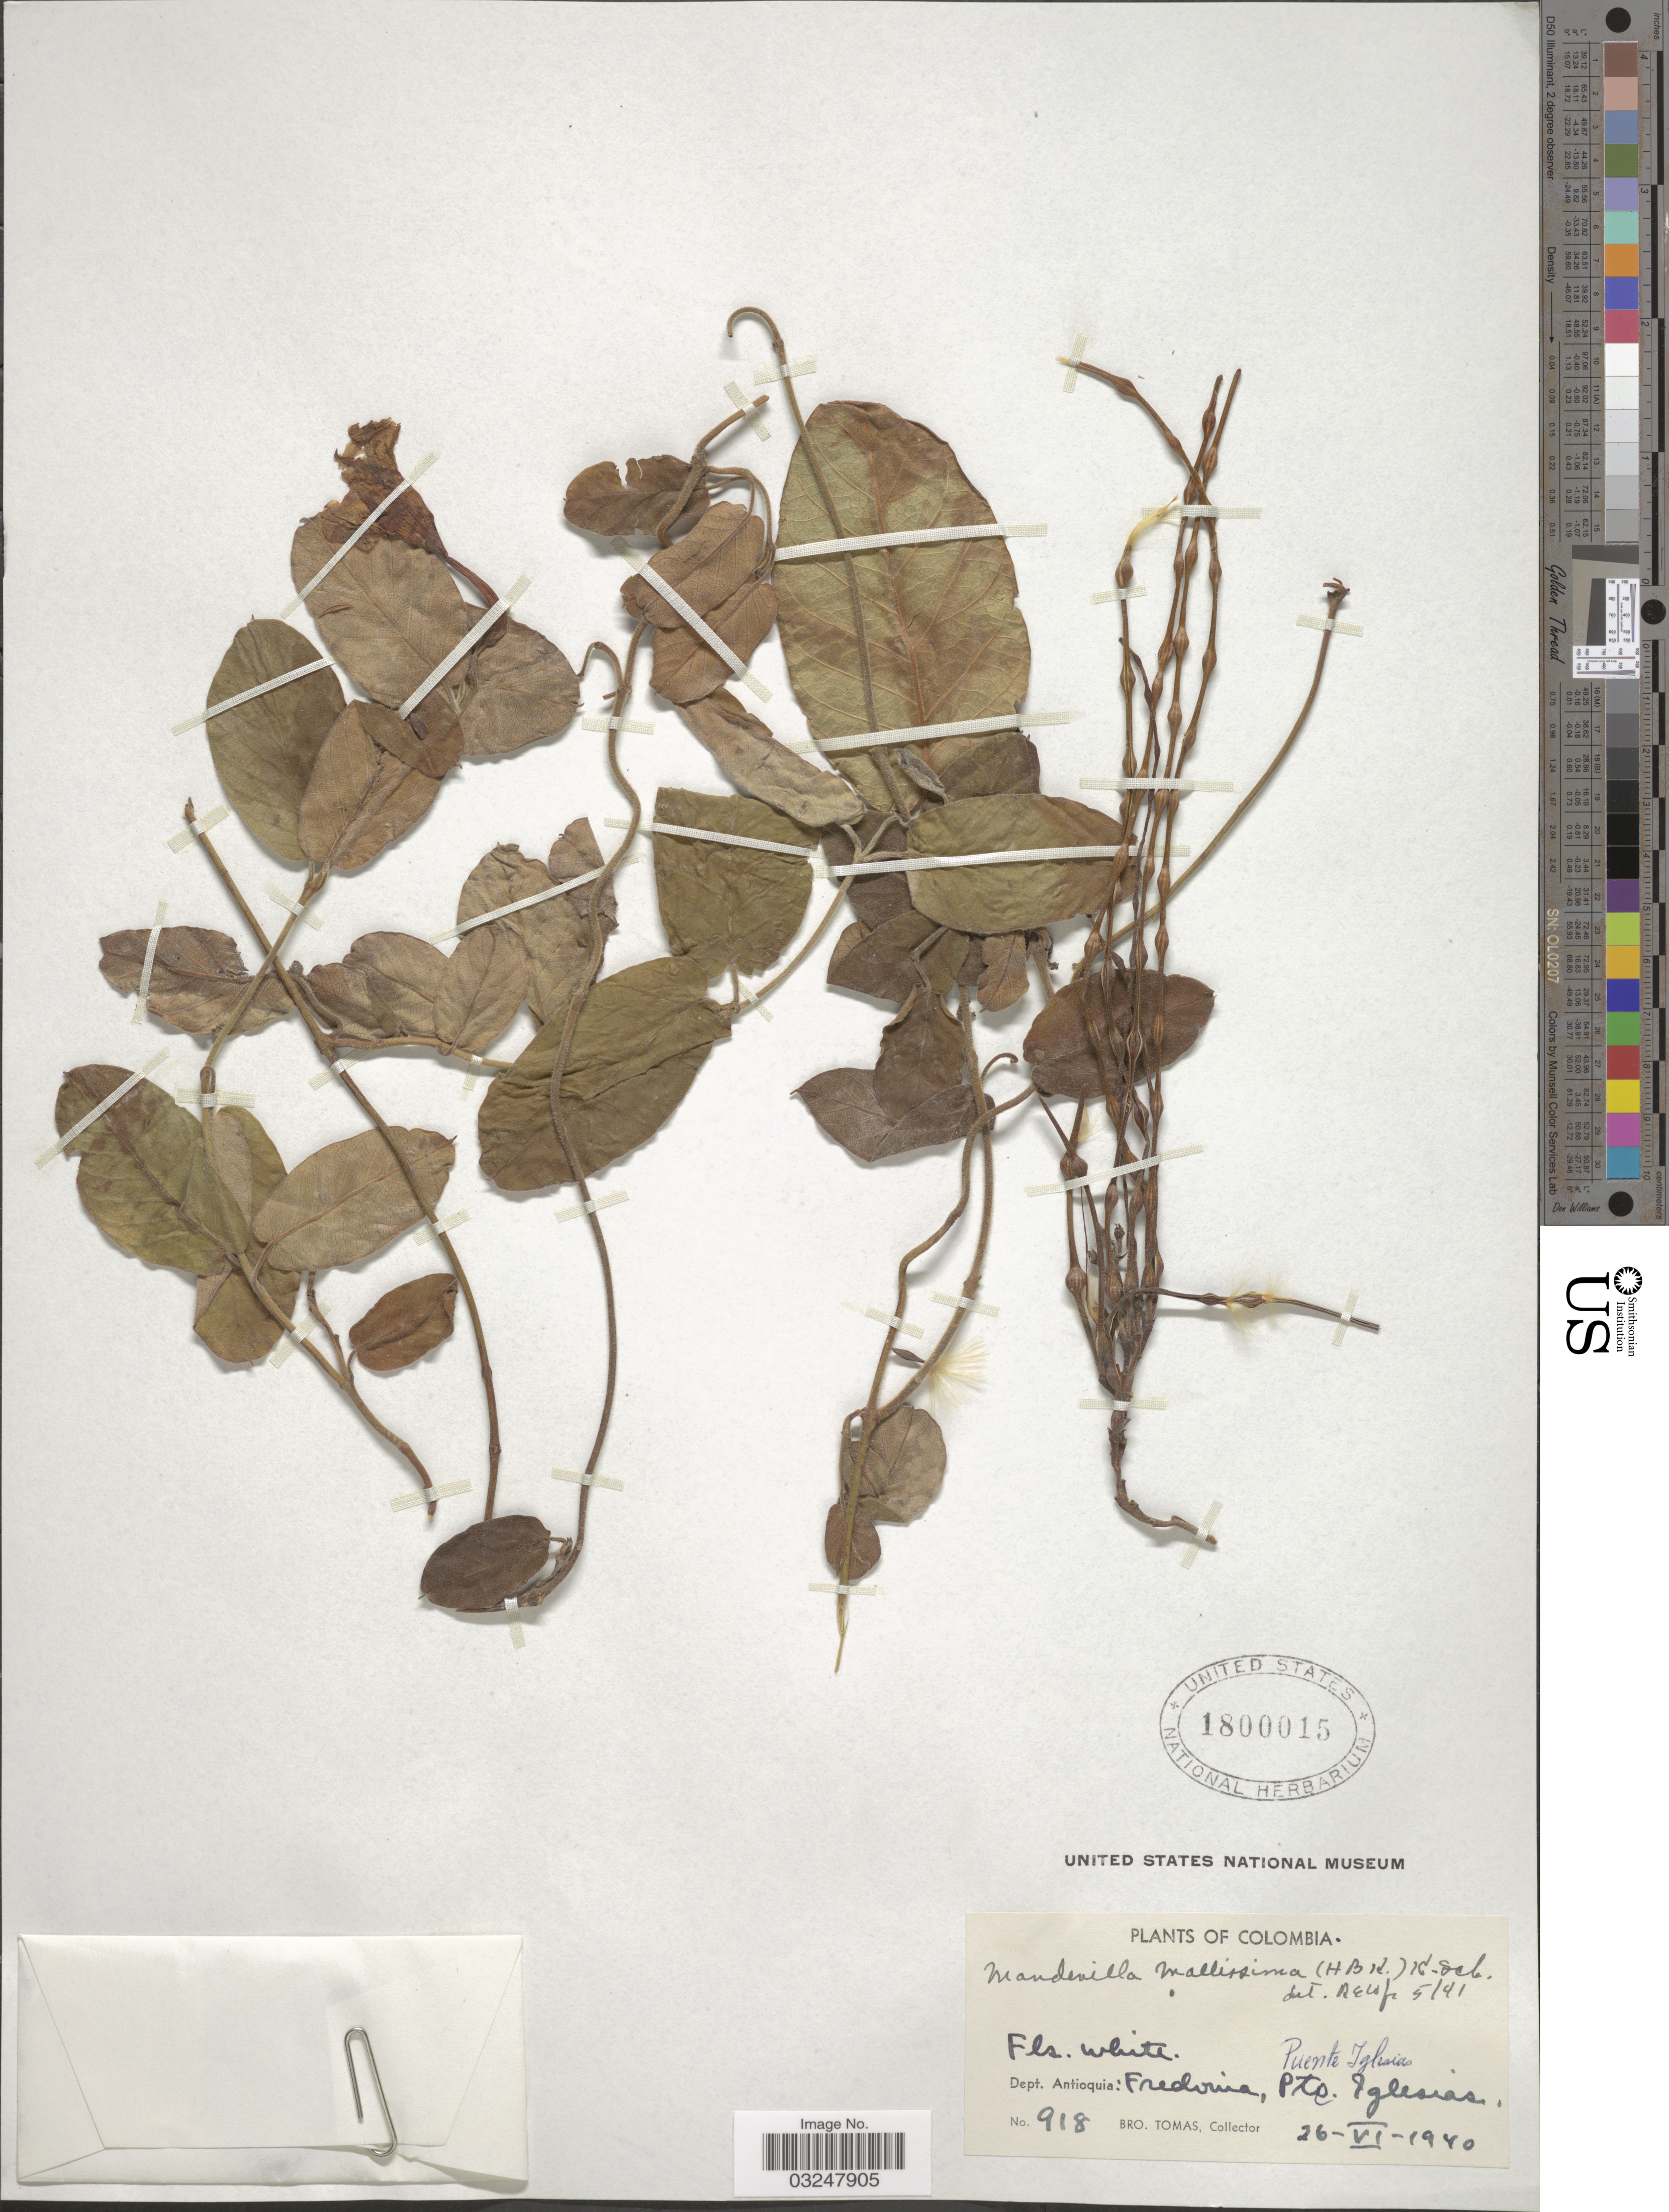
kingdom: Plantae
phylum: Tracheophyta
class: Magnoliopsida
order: Gentianales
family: Apocynaceae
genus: Mandevilla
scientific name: Mandevilla mollissima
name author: (Kunth) K. Schum.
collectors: B. Tomas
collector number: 918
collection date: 1940-06-26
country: Colombia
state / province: Antioquia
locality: Dept. Antioquia: Fredonia, Puente Iglesias.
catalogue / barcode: US 1800015